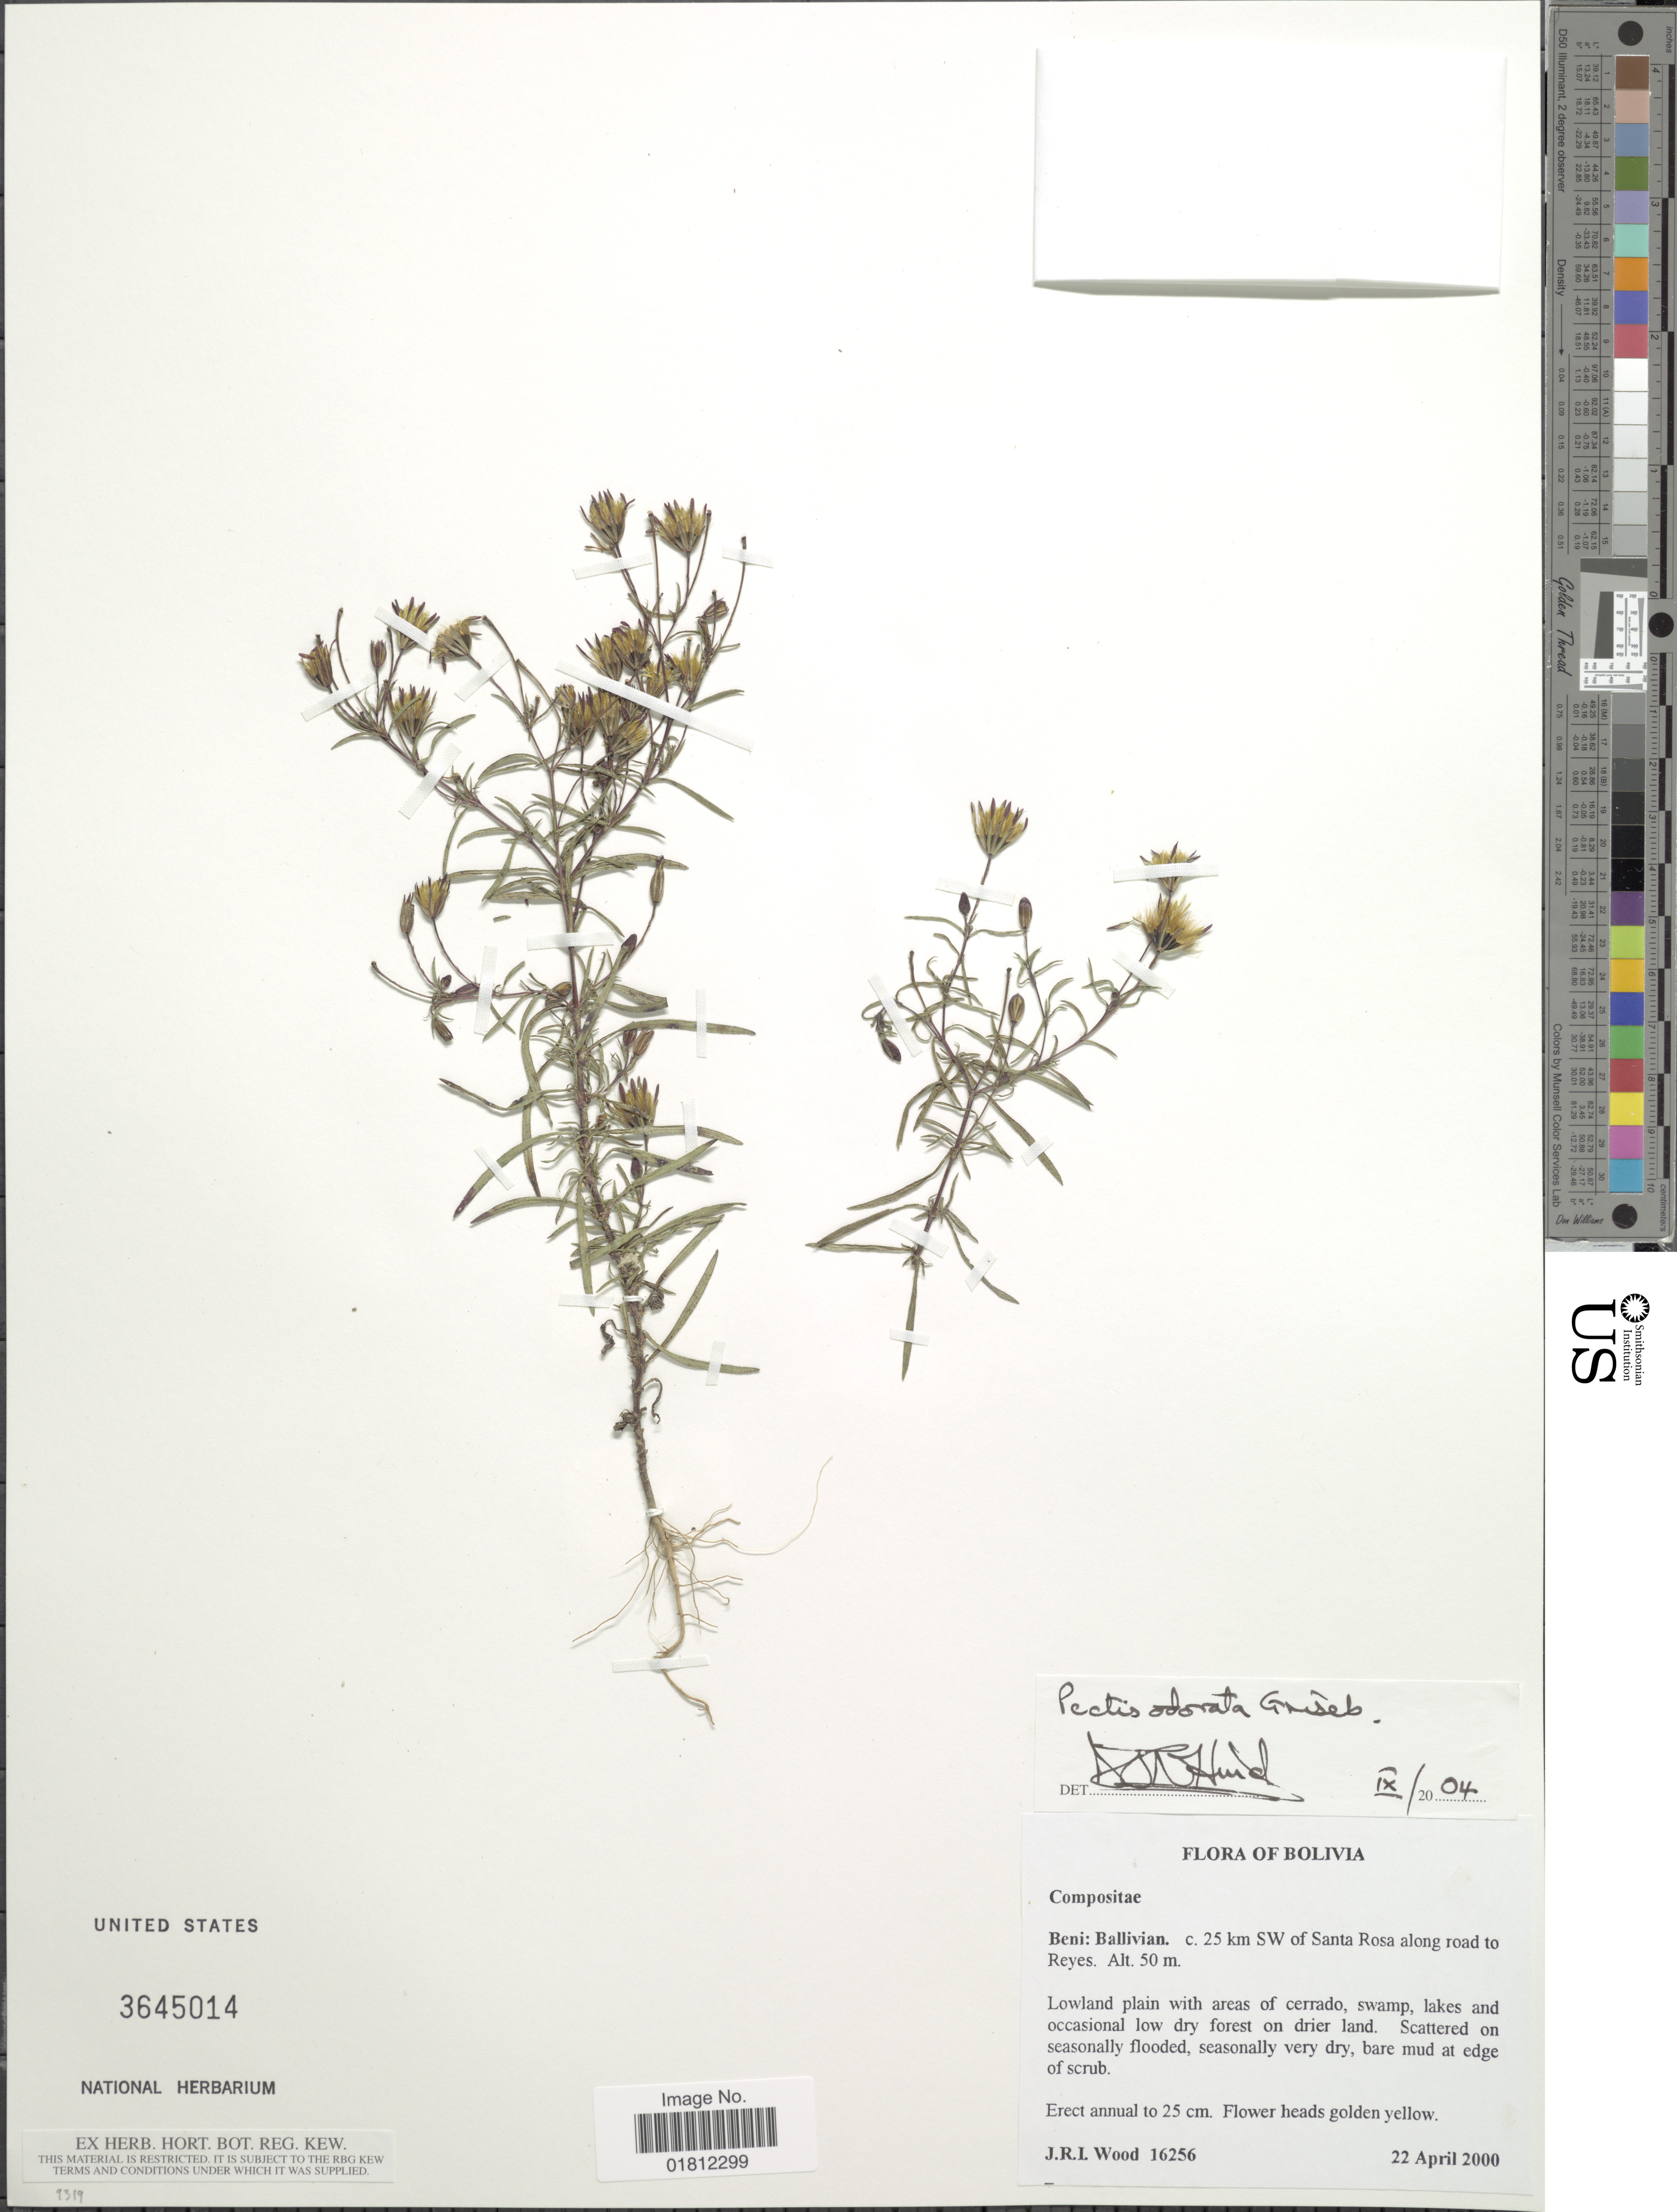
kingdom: Plantae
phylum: Tracheophyta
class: Magnoliopsida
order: Asterales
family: Asteraceae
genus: Pectis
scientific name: Pectis odorata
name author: Griseb.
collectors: J. R. I. Wood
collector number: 16256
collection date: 2000-04-22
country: Bolivia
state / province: Beni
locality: Beni: Ballivian. c.25 km SW of Santa Rosa along road to Reyes.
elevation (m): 50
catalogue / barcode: US 3645014